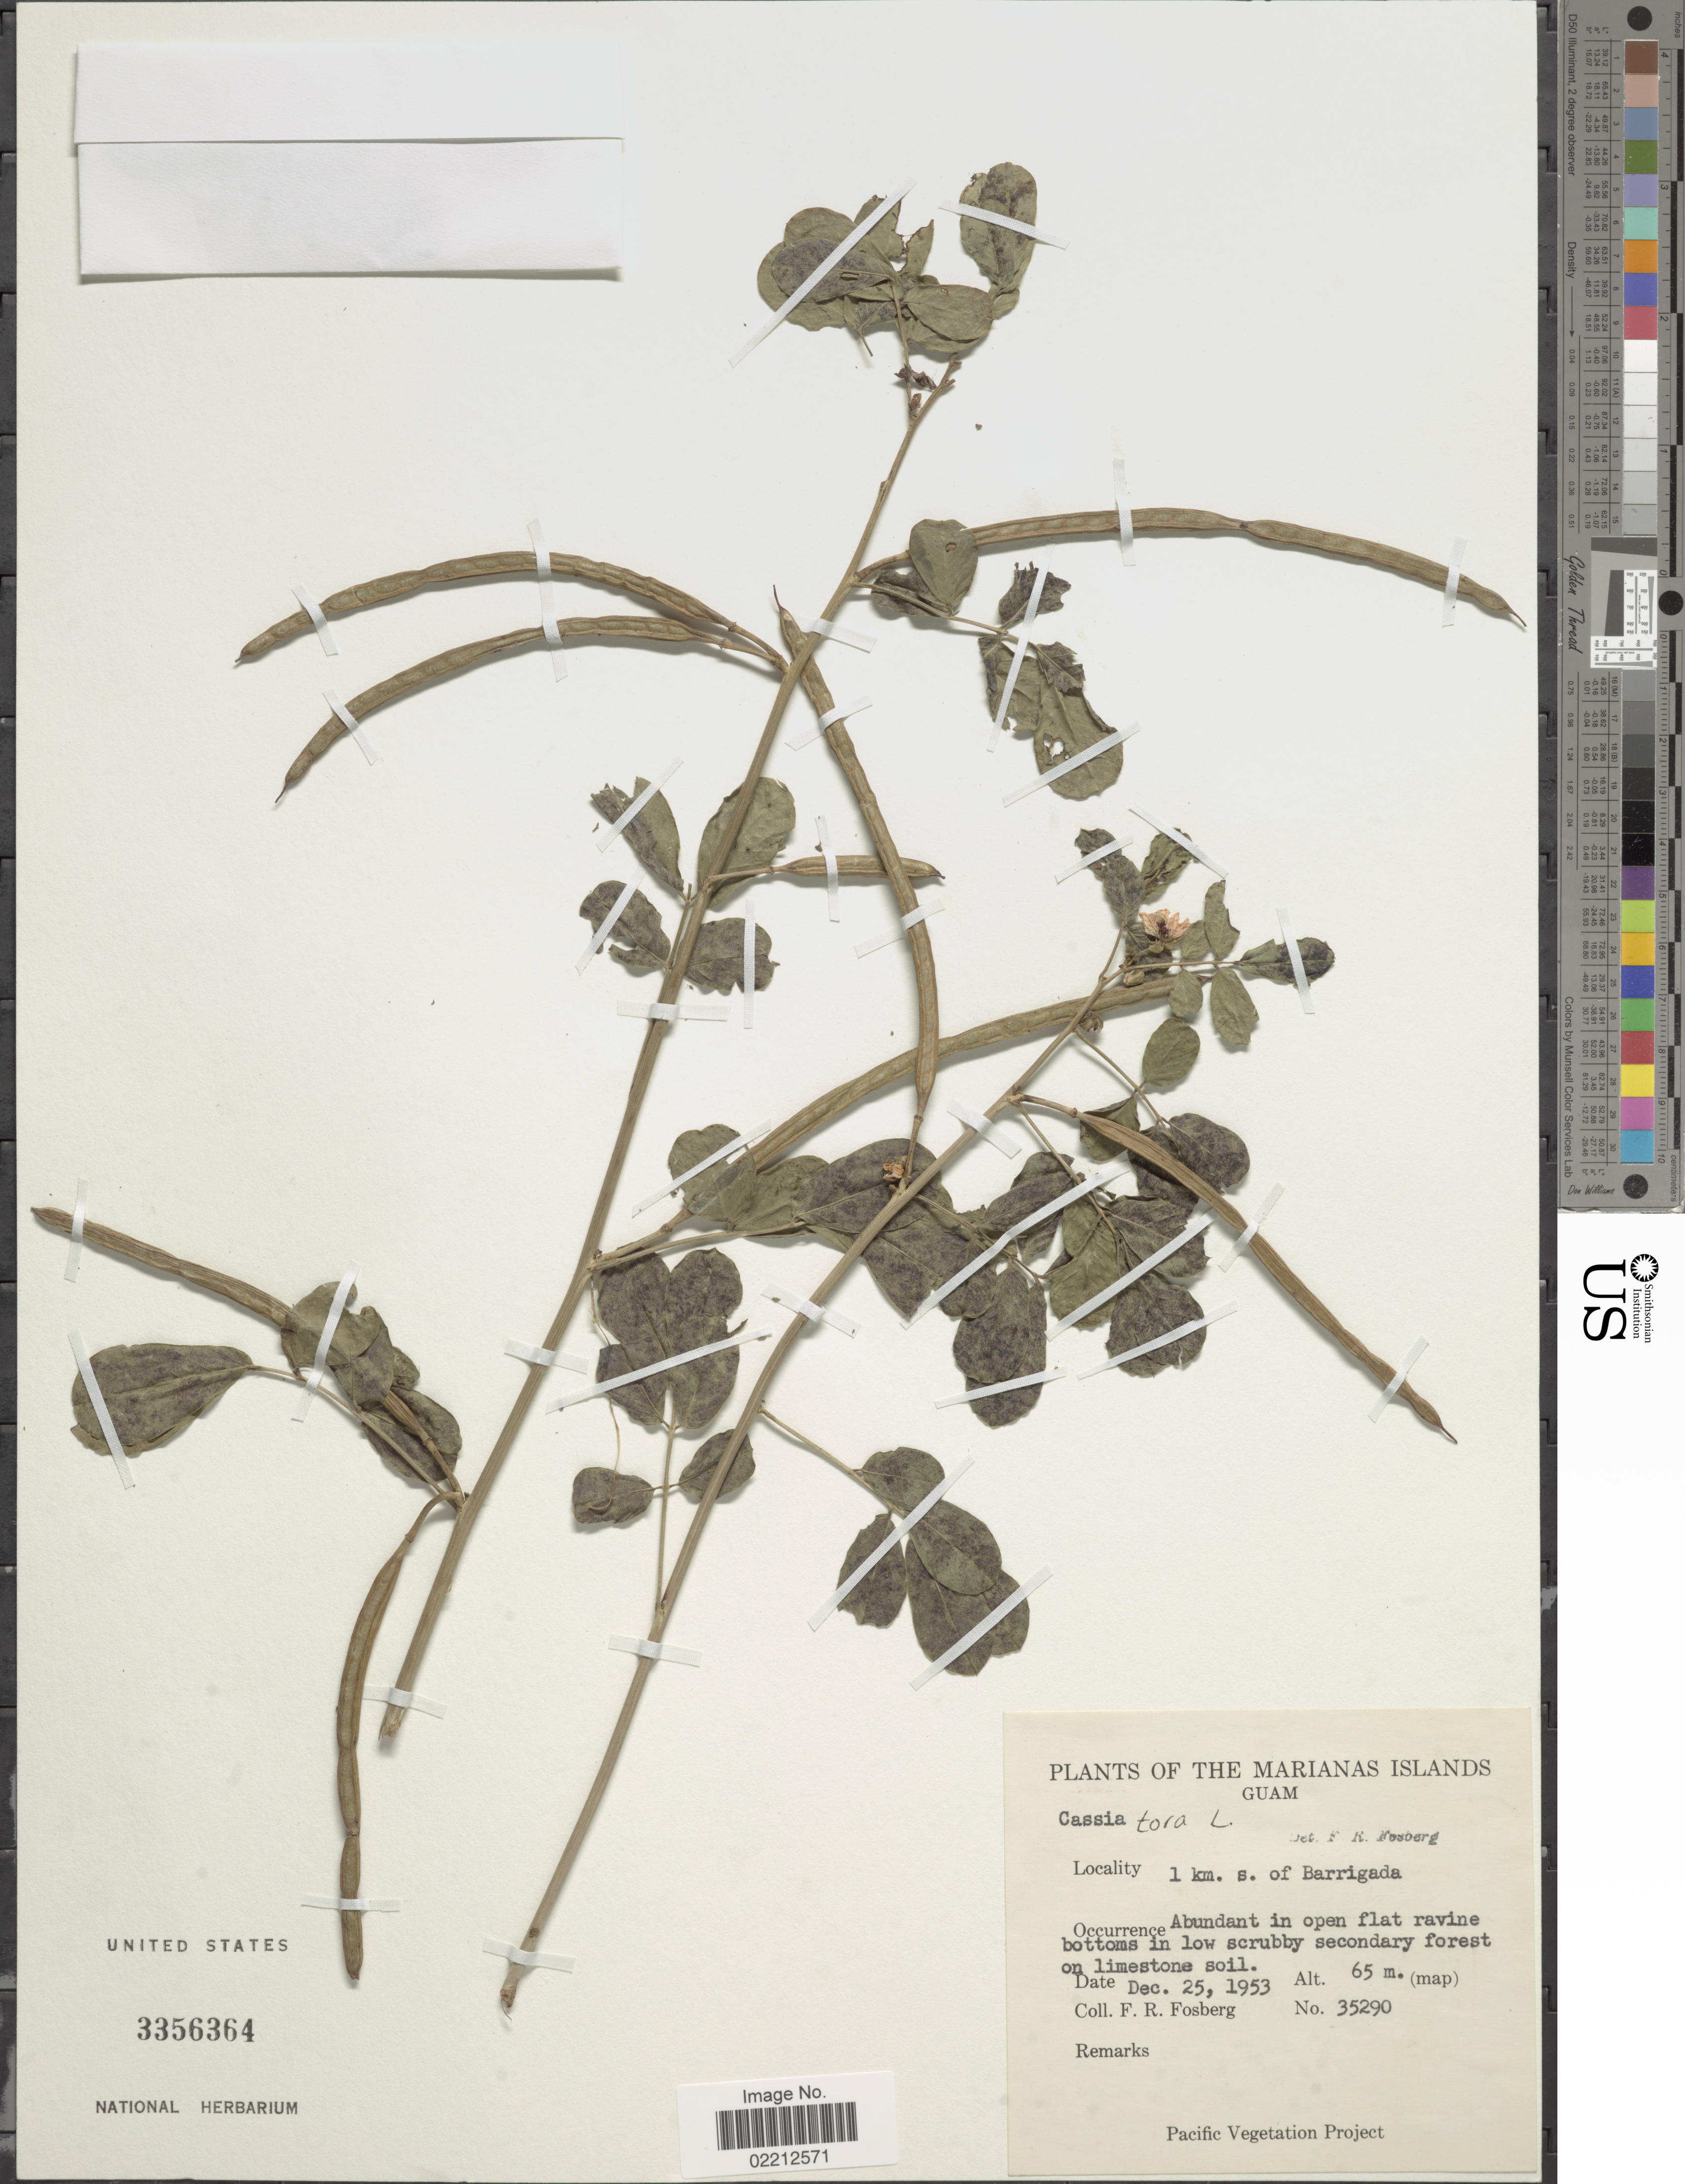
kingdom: Plantae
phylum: Tracheophyta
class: Magnoliopsida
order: Fabales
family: Fabaceae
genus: Senna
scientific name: Senna tora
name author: (L.) Roxb.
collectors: F. R. Fosberg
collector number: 35290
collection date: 1953-12-25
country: Guam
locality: Marianas Islands, Guam, 1 km s. of Barrigada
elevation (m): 65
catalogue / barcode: US 3356364